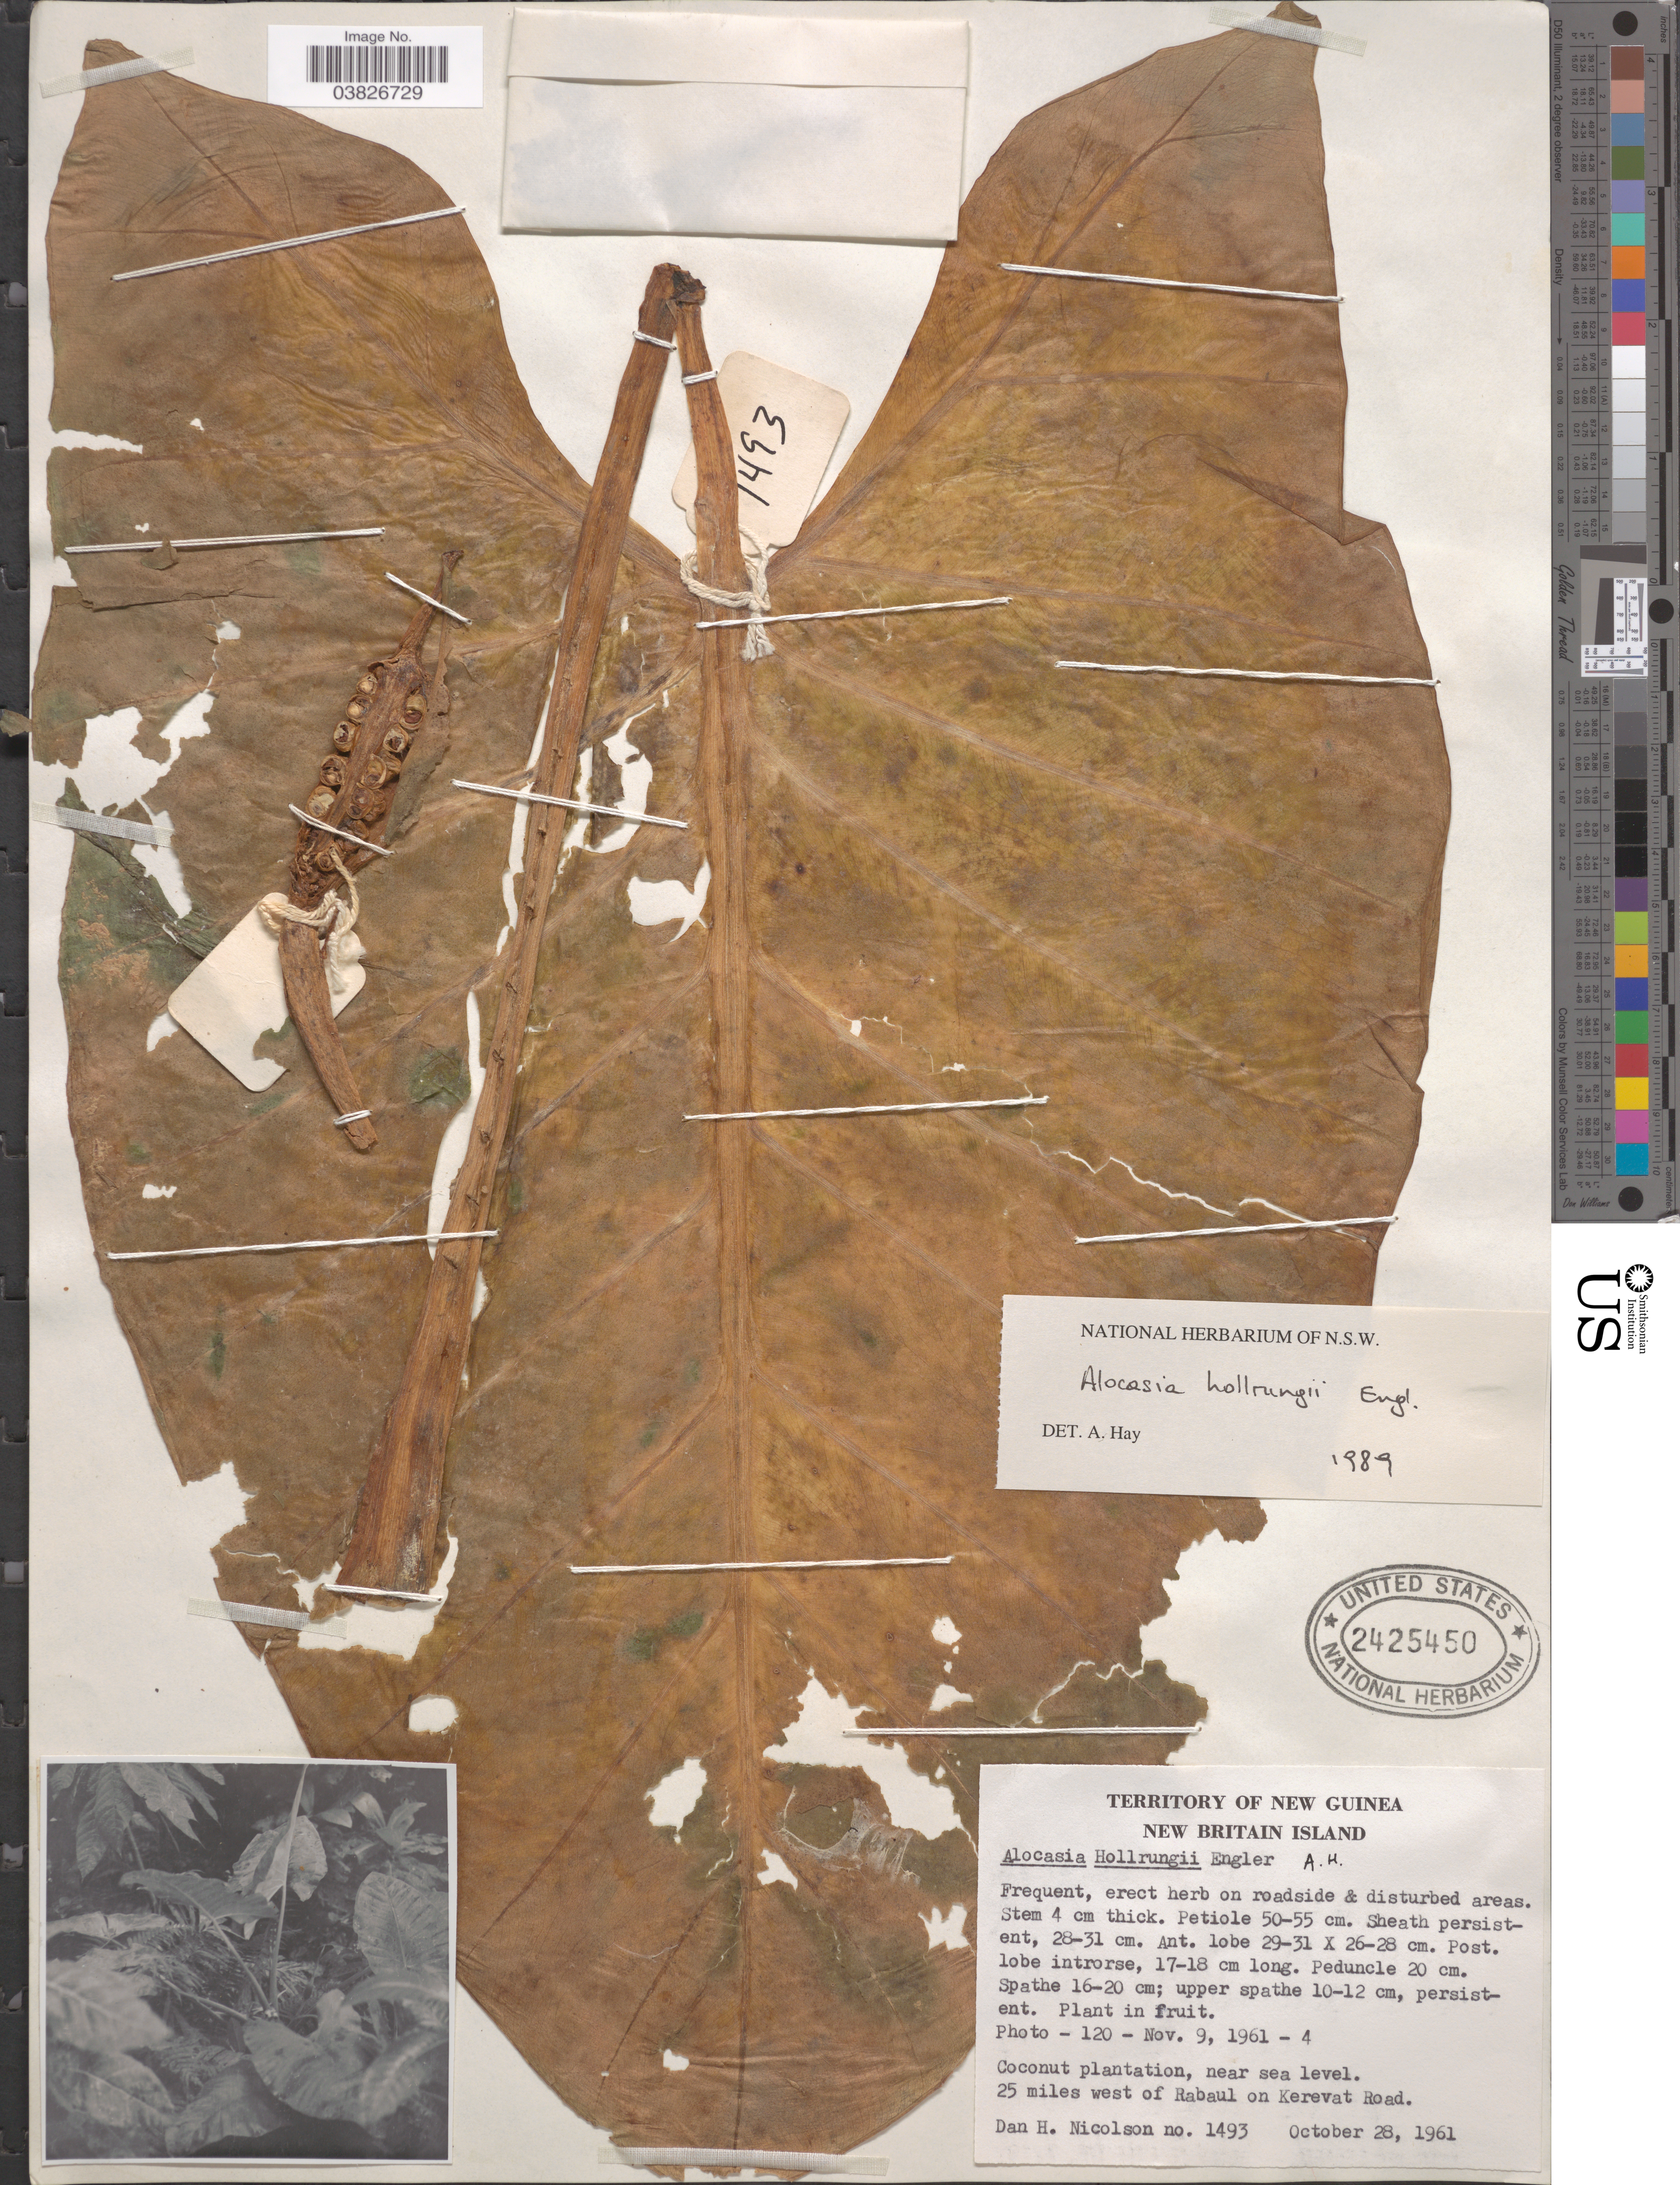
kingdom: Plantae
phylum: Tracheophyta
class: Liliopsida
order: Alismatales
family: Araceae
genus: Alocasia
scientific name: Alocasia hollrungii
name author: Endl.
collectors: D. H. Nicolson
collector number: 1493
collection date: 1961-10-28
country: Papua New Guinea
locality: Territory of New Guinea. New Britain Island. Coconut plantation. 25 miles west of Rabaul on Kerevat Road.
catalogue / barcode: US 2425450